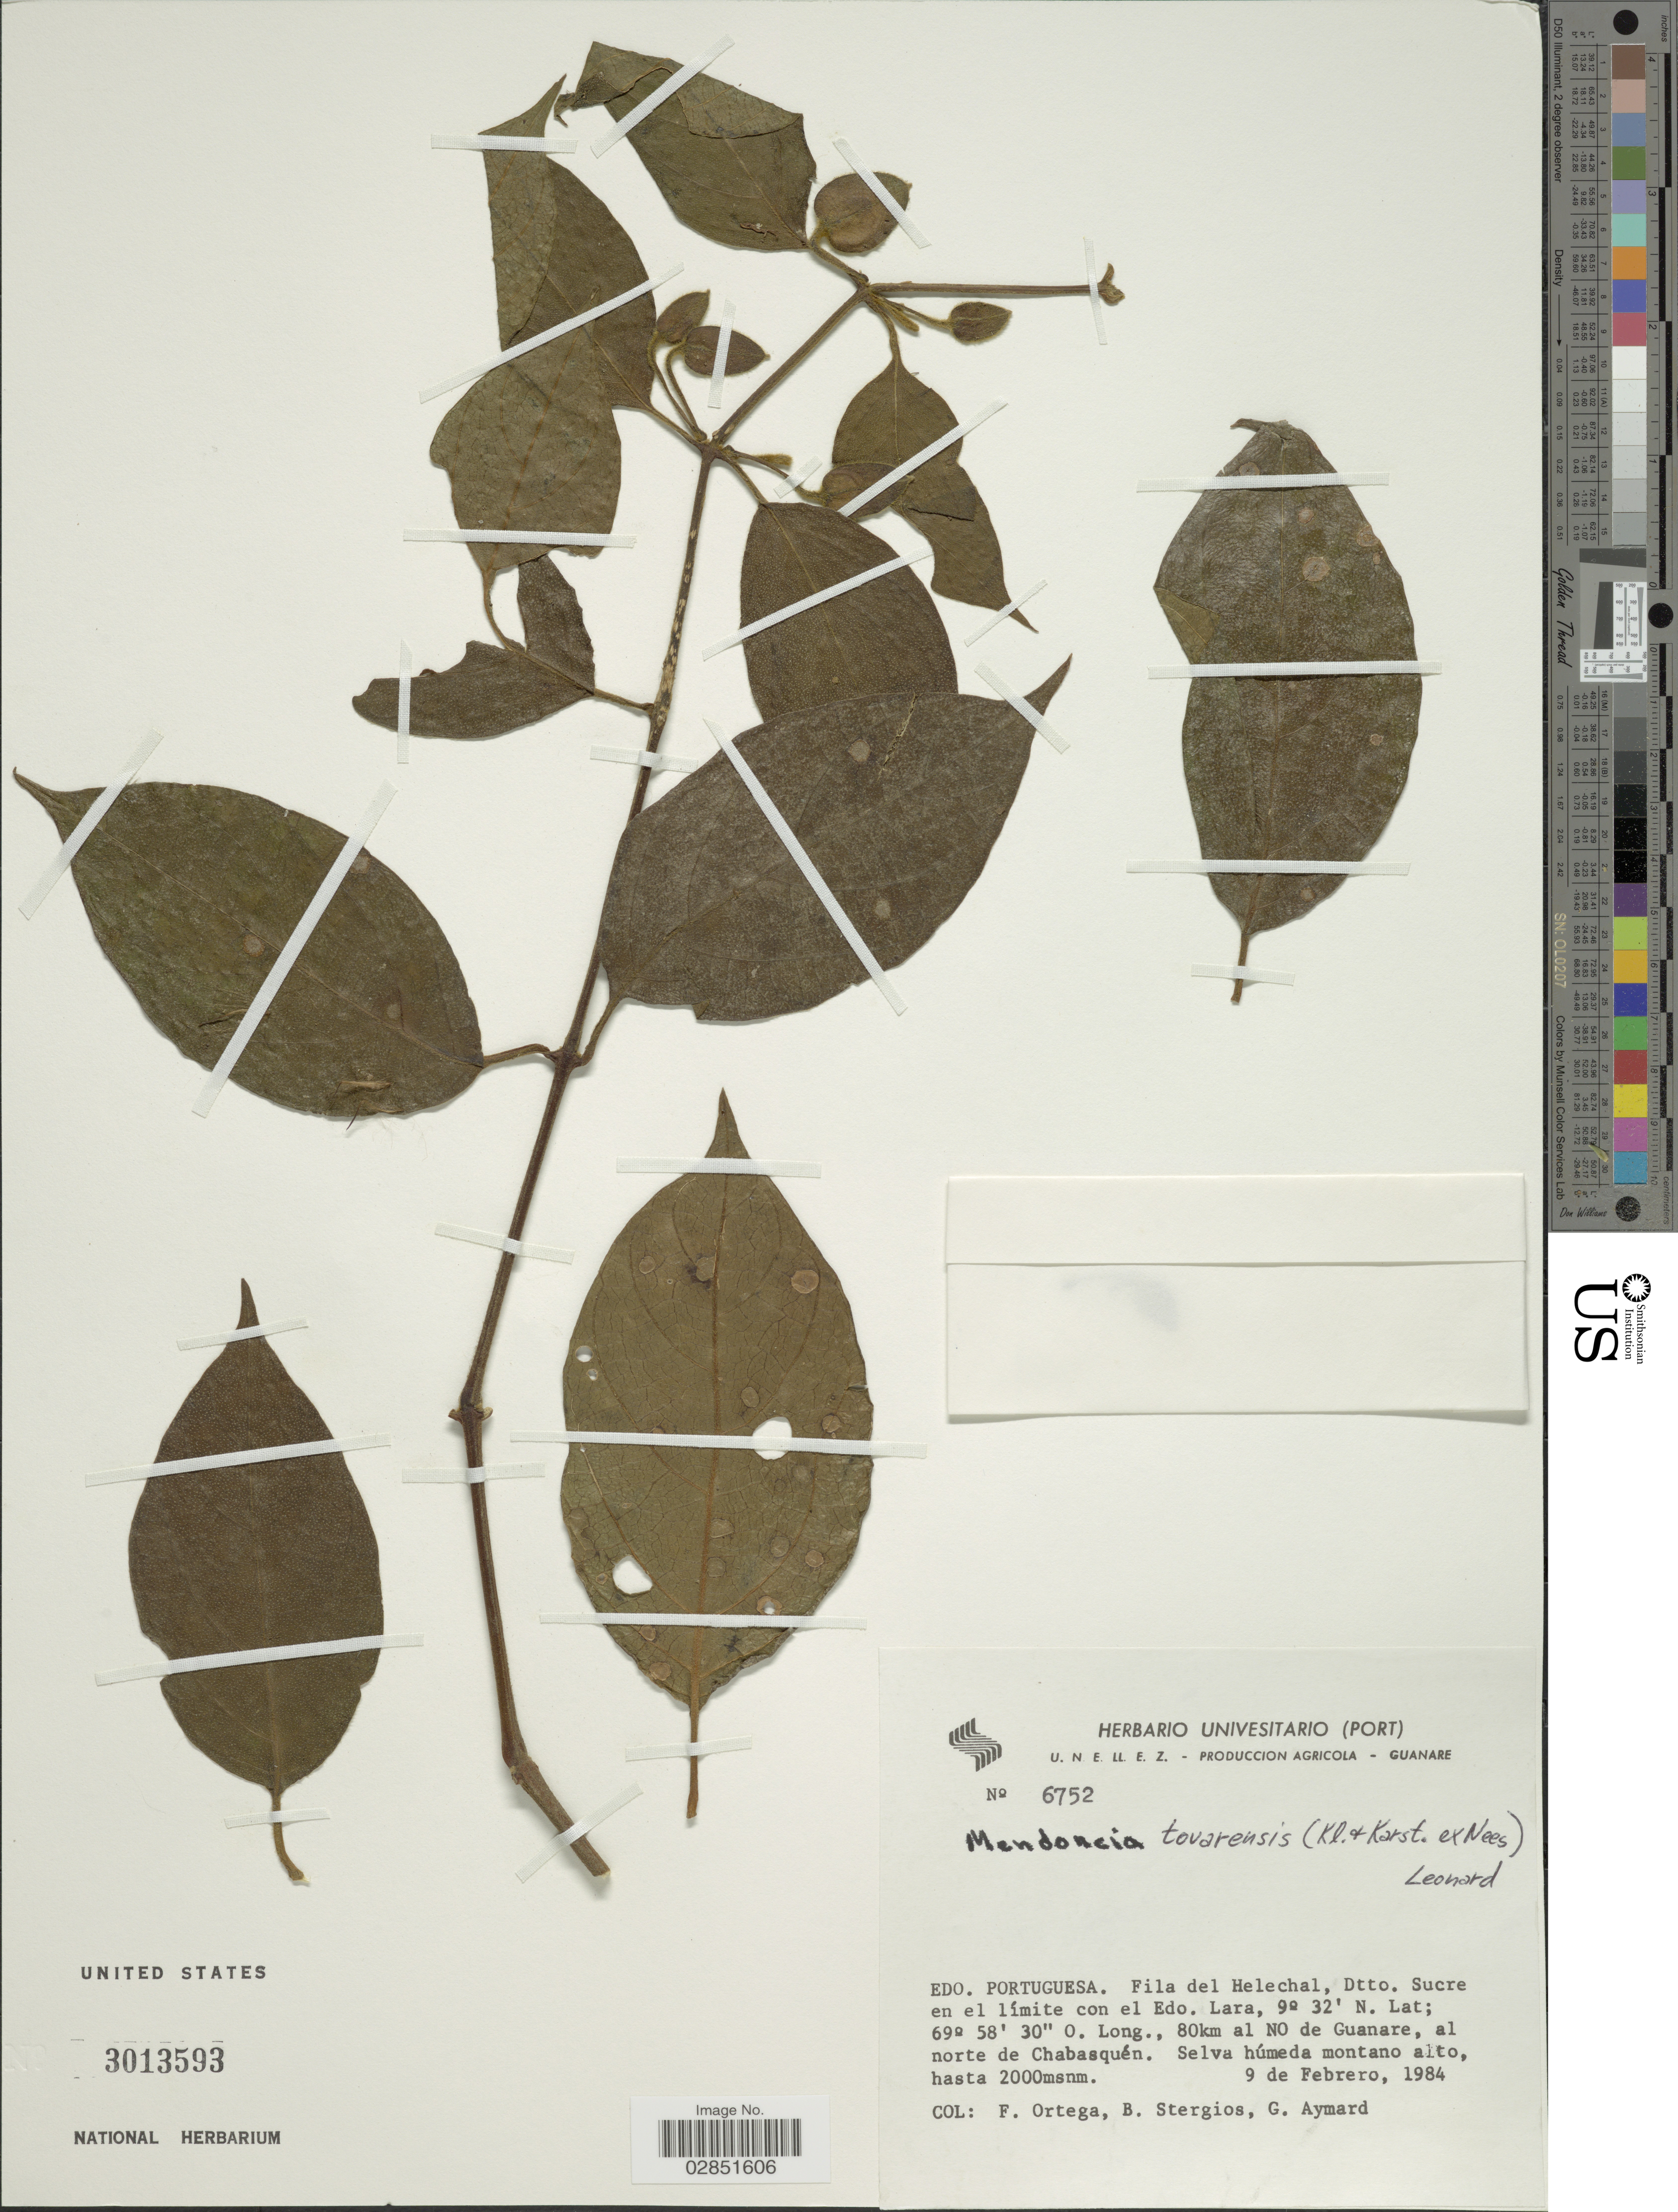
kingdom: Plantae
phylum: Tracheophyta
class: Magnoliopsida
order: Lamiales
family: Acanthaceae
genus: Mendoncia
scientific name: Mendoncia tovarensis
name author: (Klotzsch & H. Karst. ex Nees) Leonard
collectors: F. J. Ortega, B. Stergois & G. A. Aymard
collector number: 6752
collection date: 1984-02-09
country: Venezuela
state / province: Portuguesa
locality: Edo. Portuguesa. Fila del Helechal, Dtto. Sucre en el límite con el Edo. Lara, 80 km al NO de Guanare, al norte de Chabasquén.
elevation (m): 2000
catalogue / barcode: US 3013593